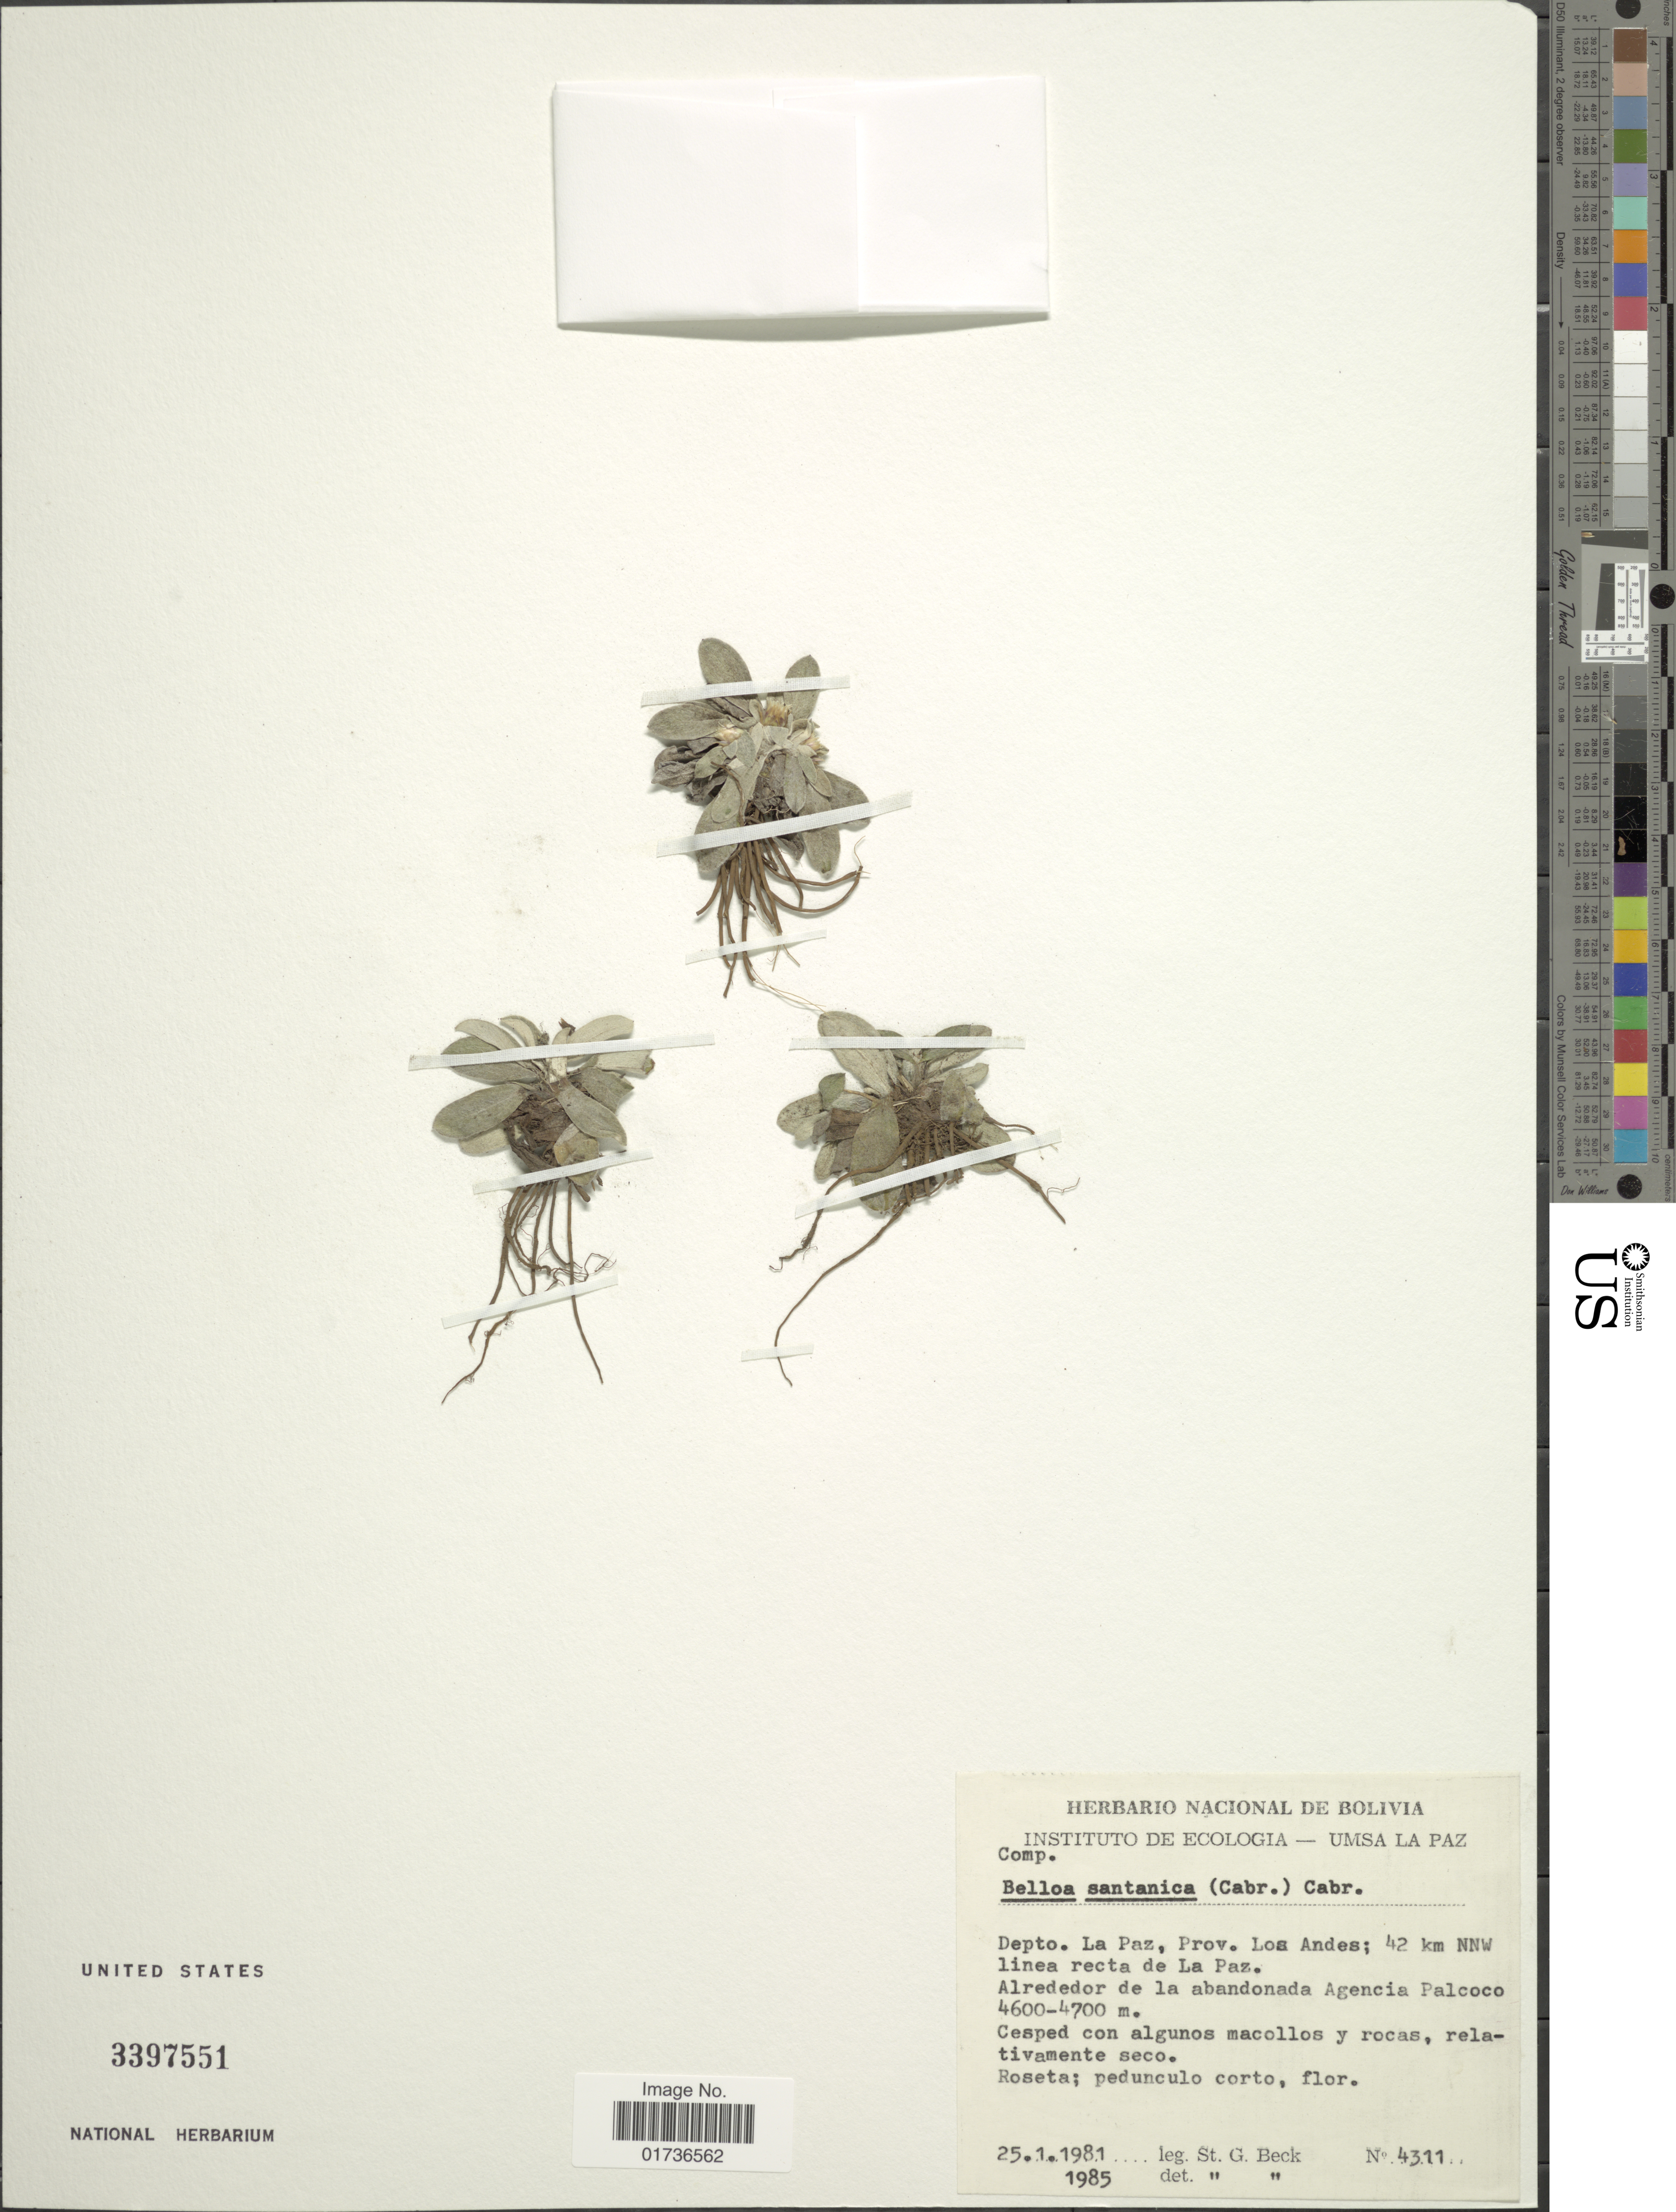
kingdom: Plantae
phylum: Tracheophyta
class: Magnoliopsida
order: Asterales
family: Asteraceae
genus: Belloa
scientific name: Belloa satanica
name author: (Cabrera) Cabrera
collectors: S. G. Beck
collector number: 4311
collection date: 1981-01-25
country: Bolivia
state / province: La Paz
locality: Depto La Paz, Prov. Los Andes; 42 km NNW linea recta de La Paz. Alrededor de la abandonada Agencia Palcoco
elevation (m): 4600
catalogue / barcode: US 3397551